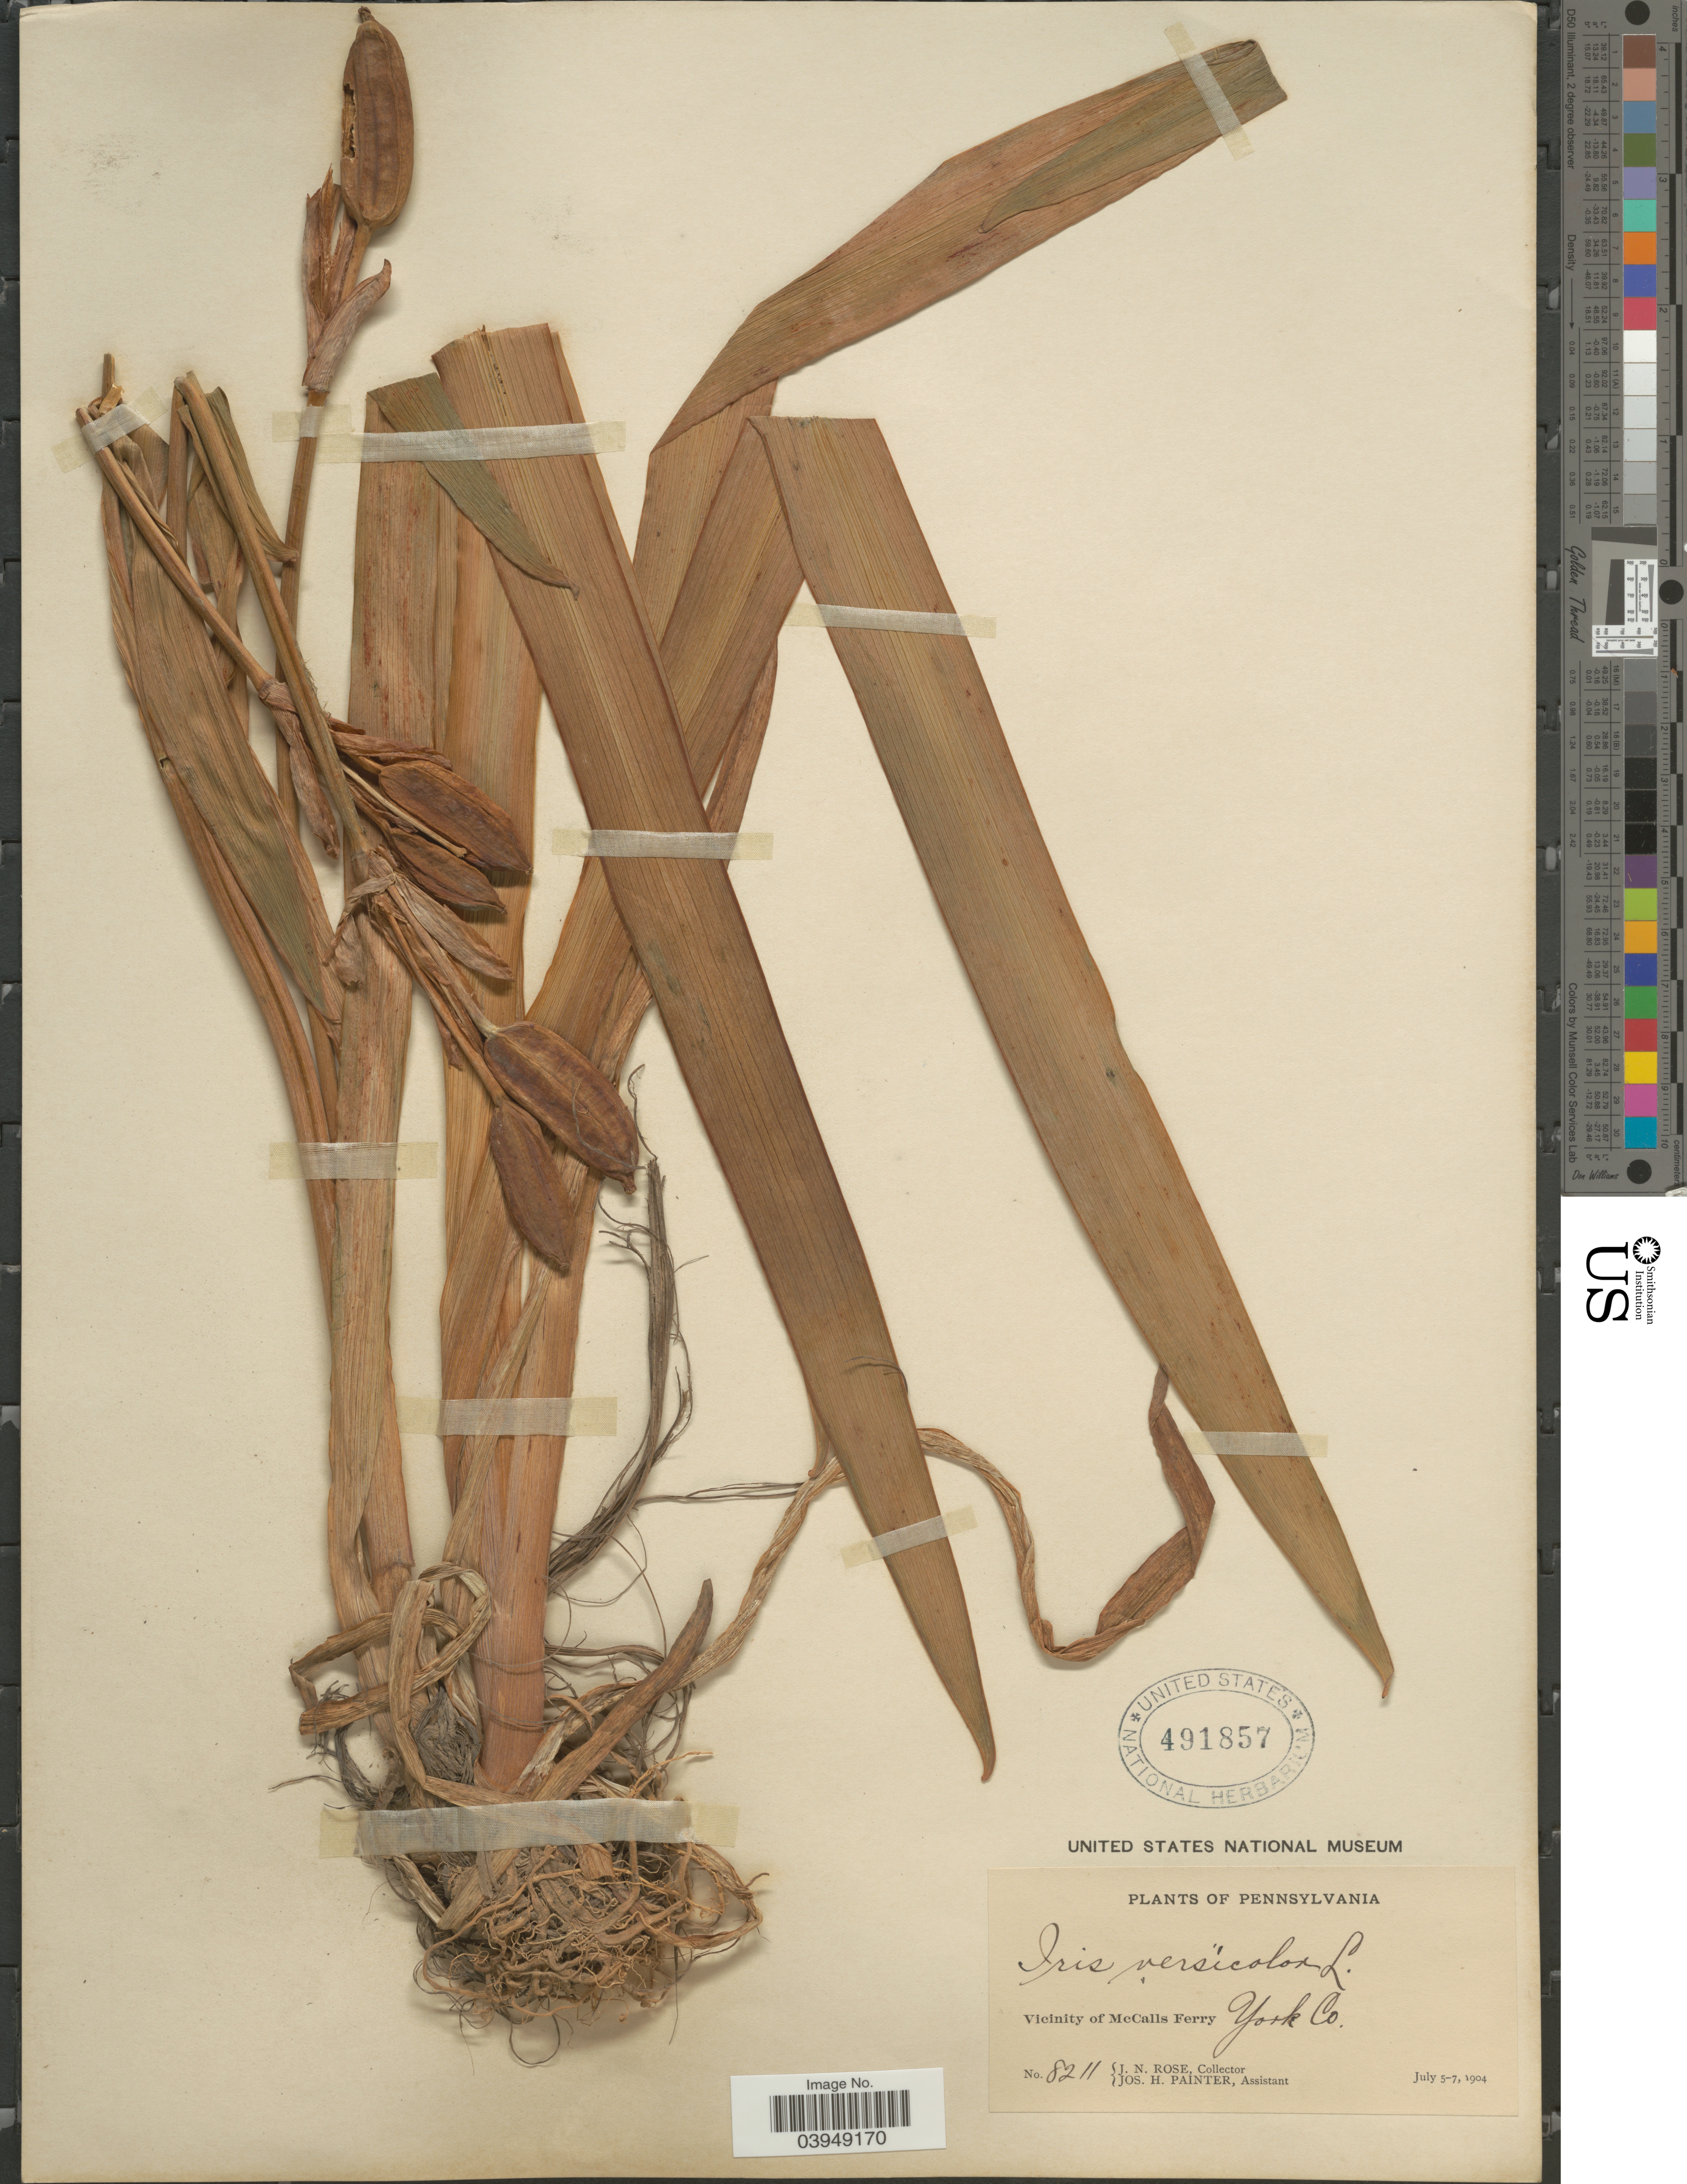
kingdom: Plantae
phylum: Tracheophyta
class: Liliopsida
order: Asparagales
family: Iridaceae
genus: Iris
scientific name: Iris versicolor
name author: L.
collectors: J. N. Rose & J. H. Painter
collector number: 8211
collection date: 1904-07-05/1904-07-07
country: United States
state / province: Pennsylvania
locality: Vicinity of McCalls Ferry. York Co.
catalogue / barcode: US 491857